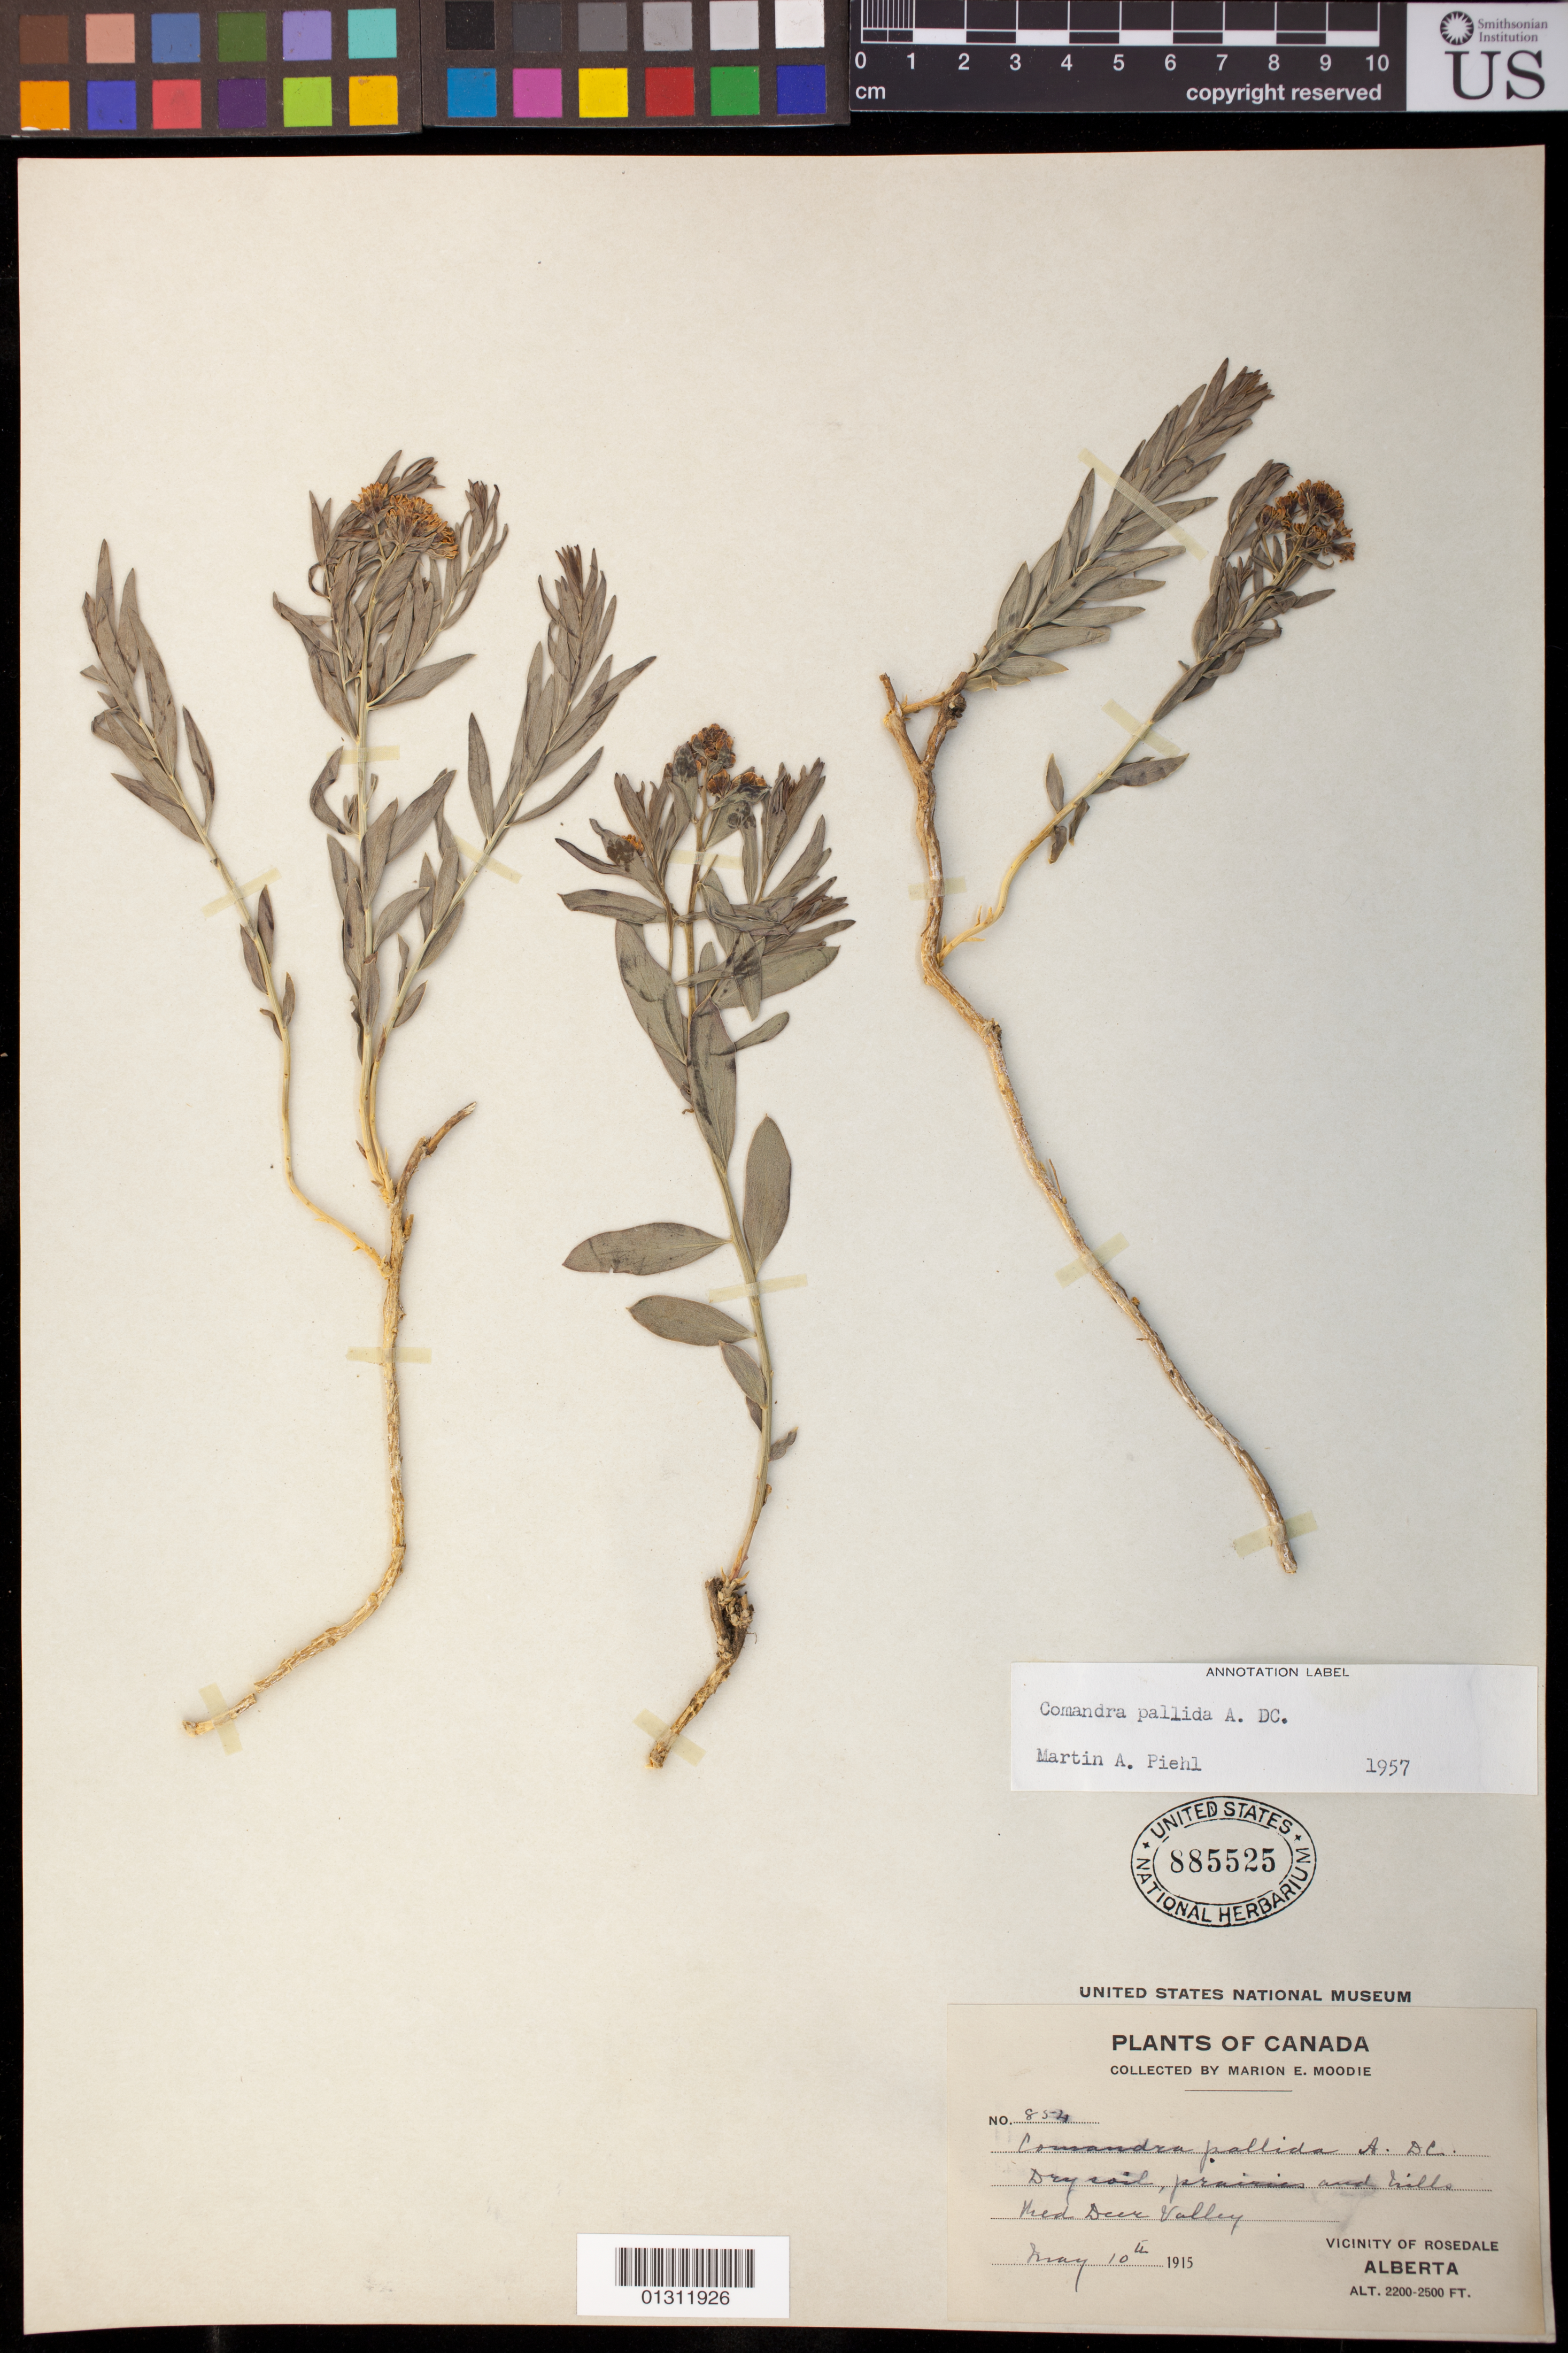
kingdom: Plantae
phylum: Tracheophyta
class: Magnoliopsida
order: Santalales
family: Comandraceae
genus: Comandra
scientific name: Comandra pallida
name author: A. DC.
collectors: M. E. Moodie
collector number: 854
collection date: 1915-05-10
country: Canada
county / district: Red Deer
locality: Red Deer Valley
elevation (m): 671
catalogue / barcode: US 885525